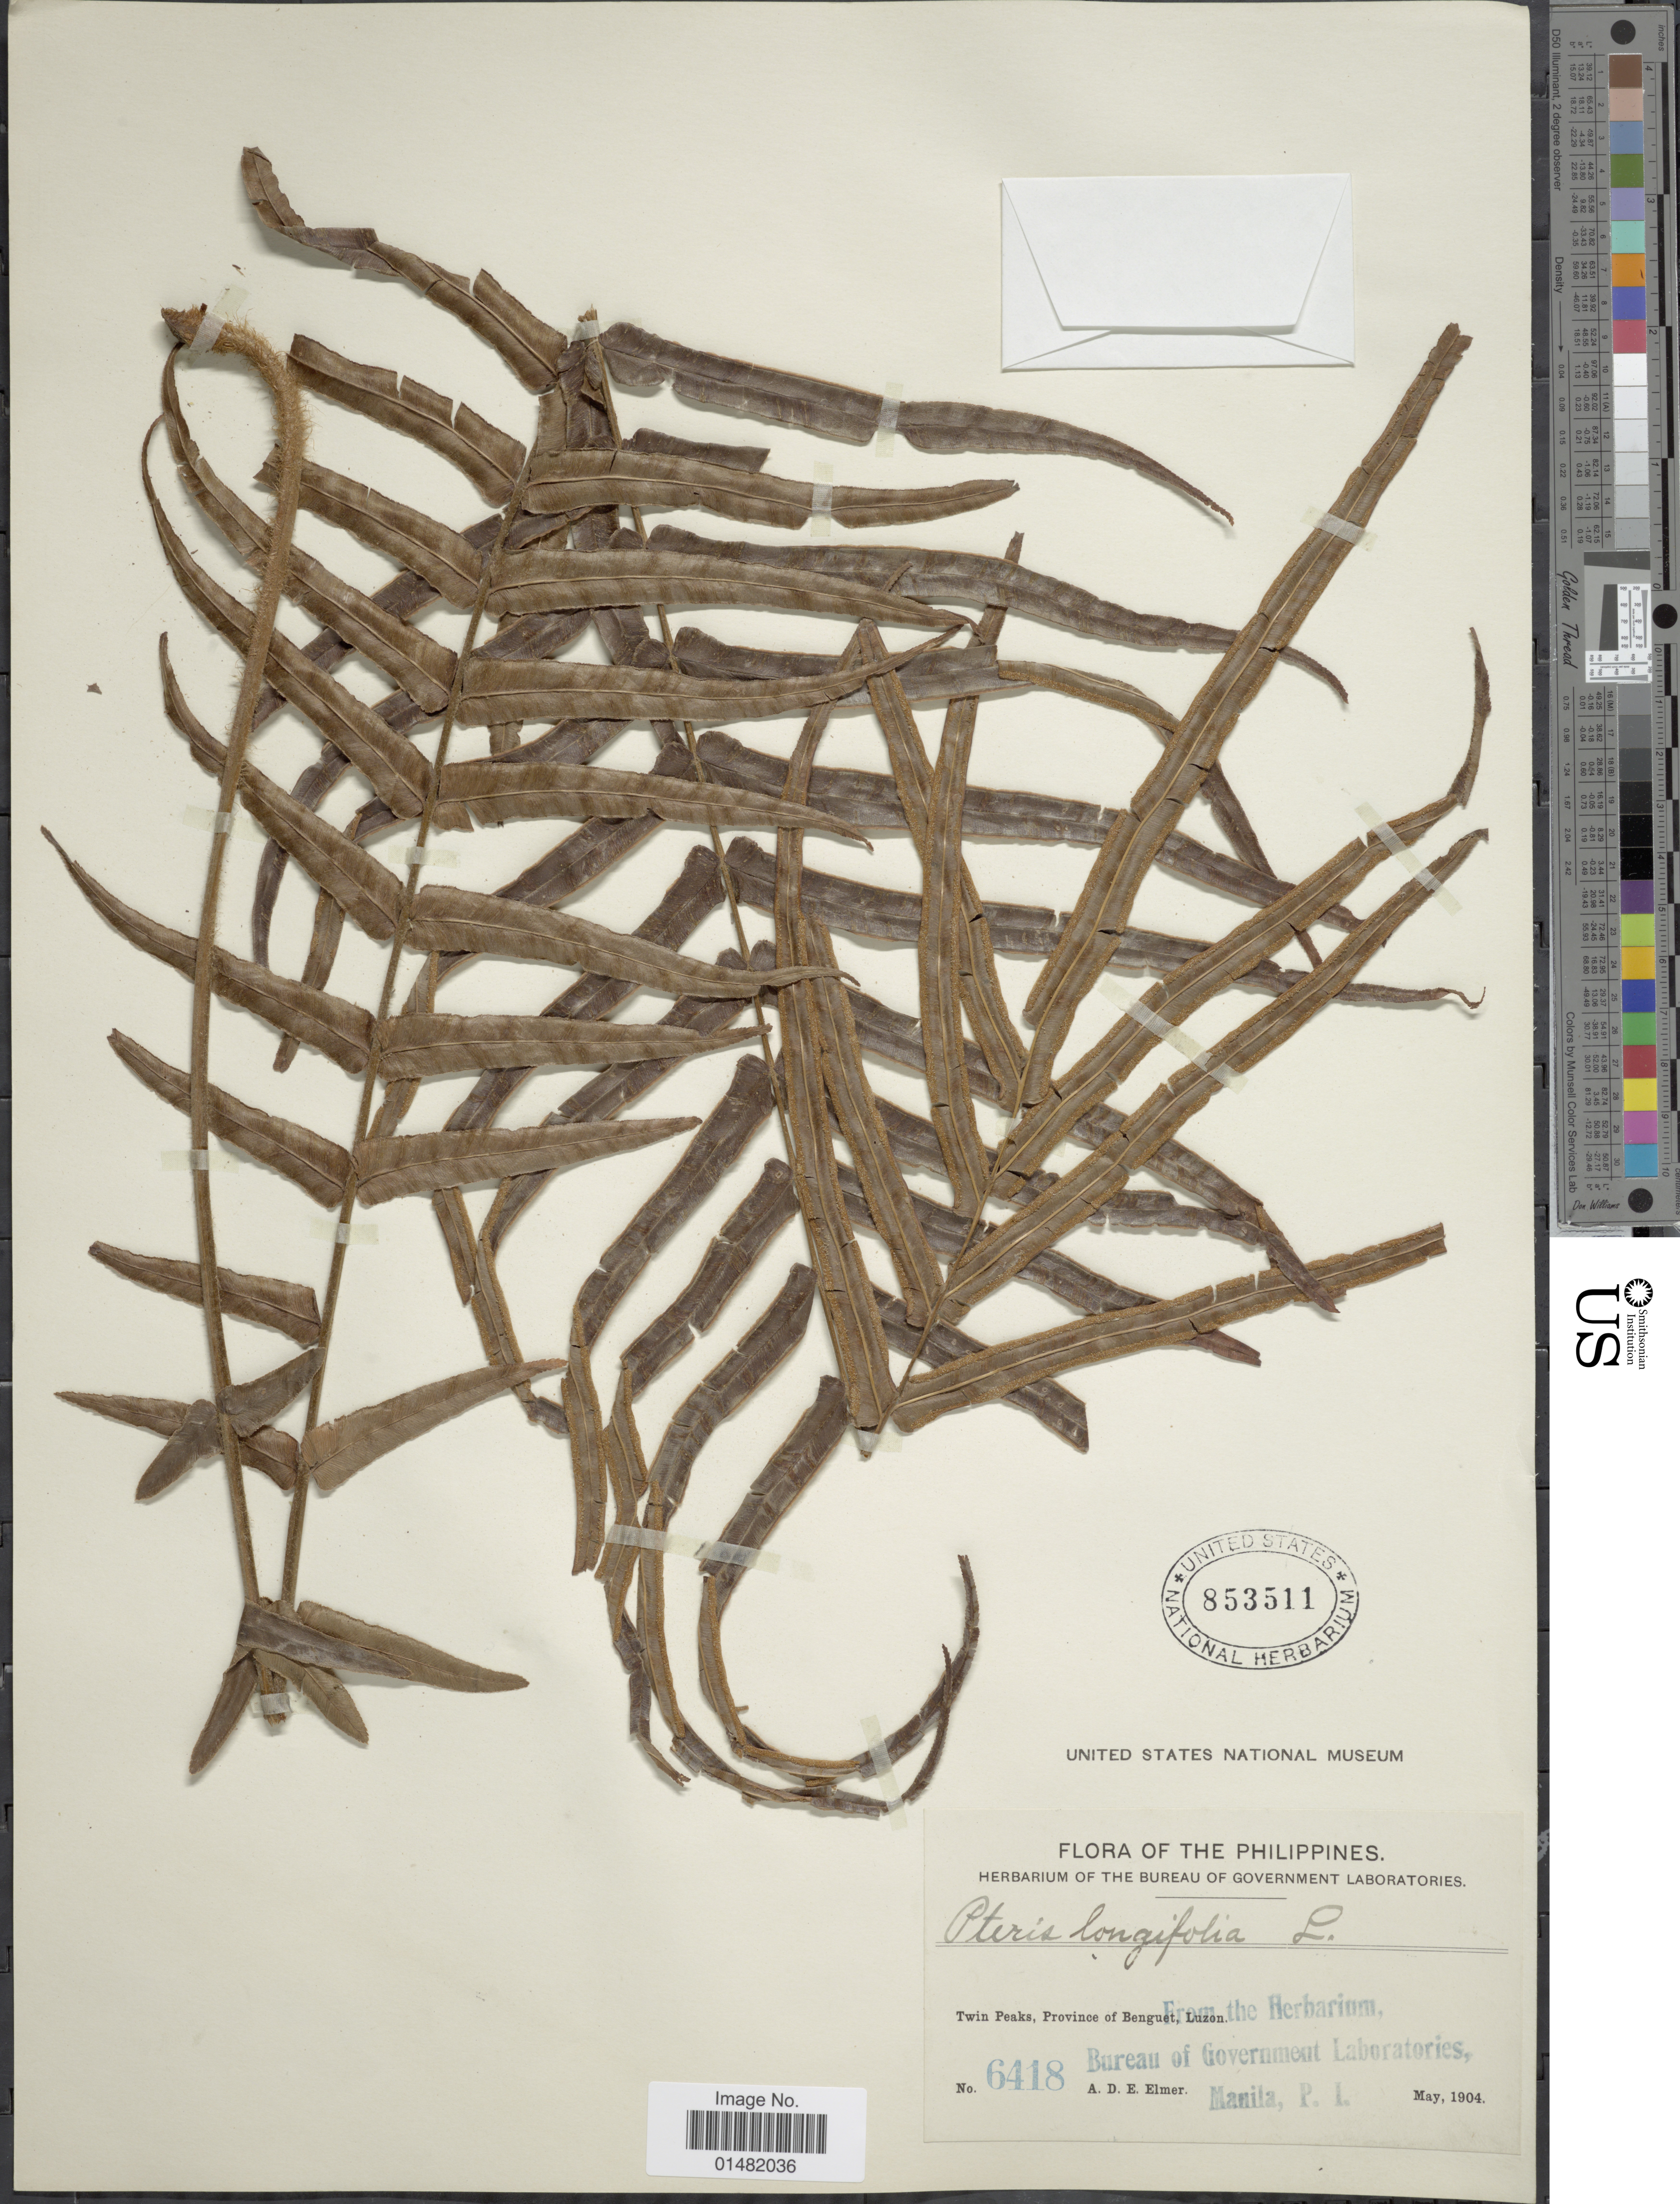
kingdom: Plantae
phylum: Tracheophyta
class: Polypodiopsida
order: Polypodiales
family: Pteridaceae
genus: Pteris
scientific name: Pteris vittata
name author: L.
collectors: A. D. E. Elmer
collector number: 6418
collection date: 1904-05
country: Philippines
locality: Twin Peaks, Province of Benguet, Luzon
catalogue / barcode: US 853511